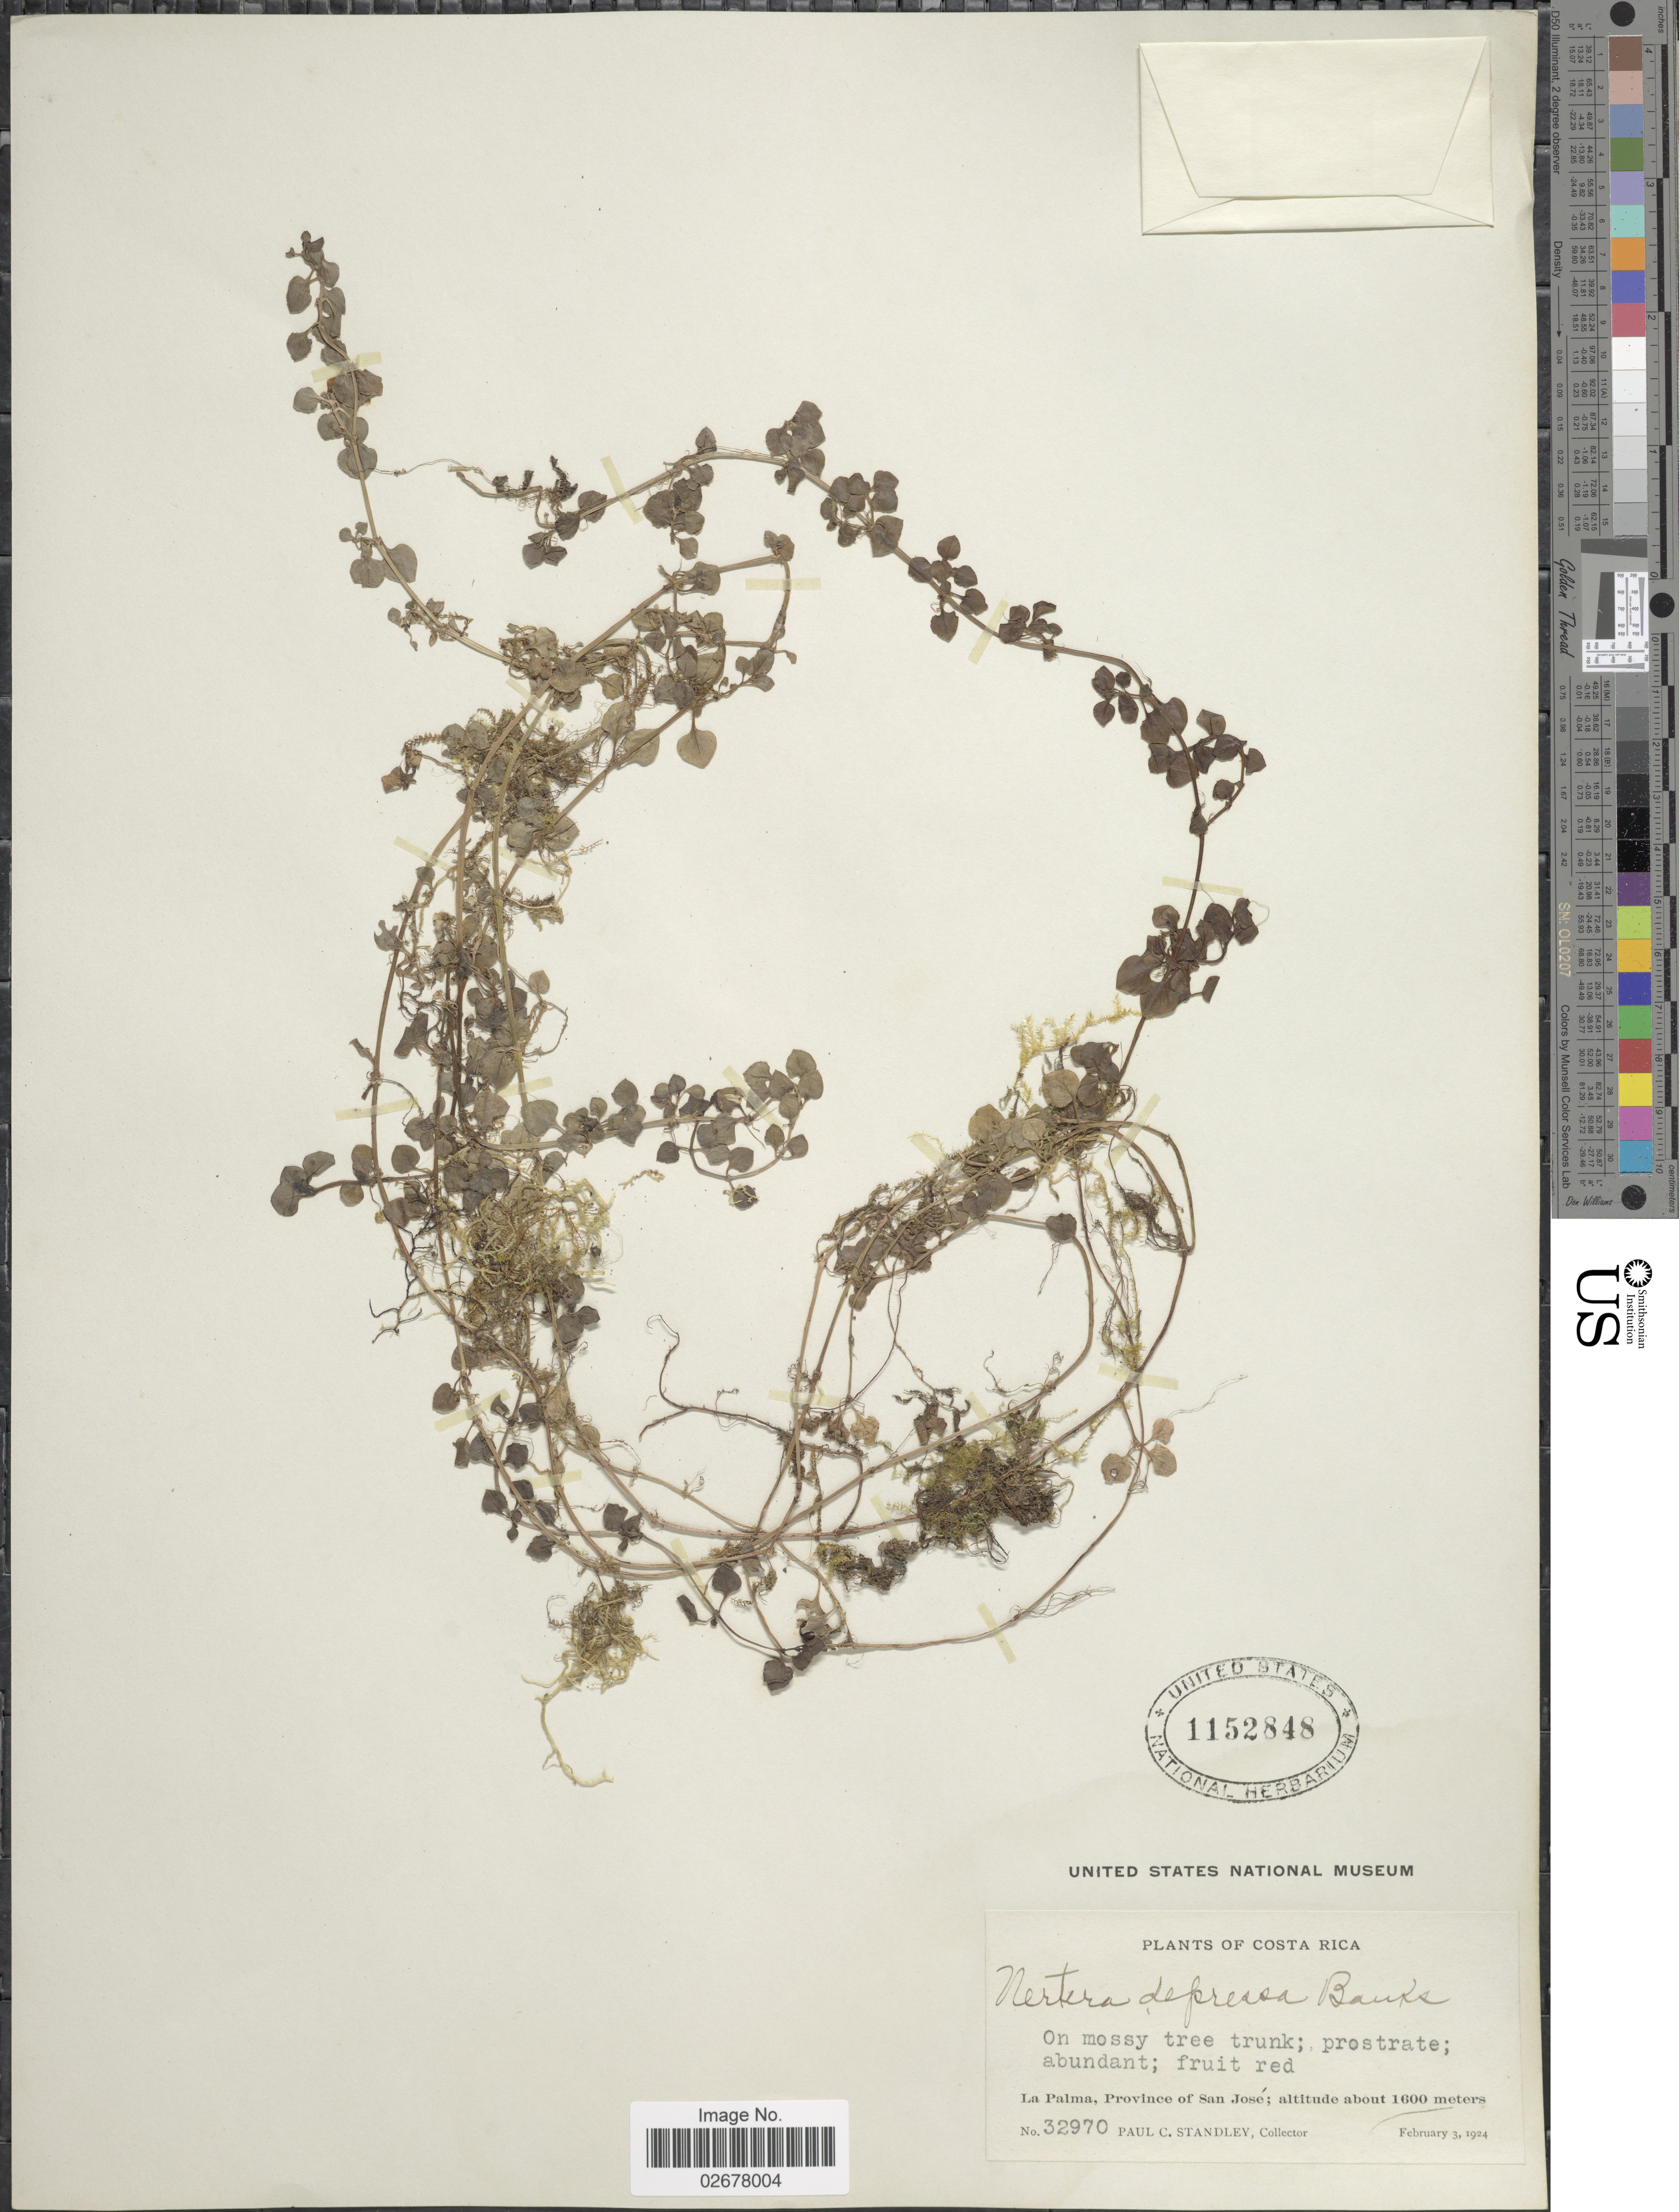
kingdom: Plantae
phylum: Tracheophyta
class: Magnoliopsida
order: Gentianales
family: Rubiaceae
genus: Nertera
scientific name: Nertera depressa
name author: Banks & Sol. ex Gaertn.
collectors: P. C. Standley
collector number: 32970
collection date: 1924-02-03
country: Costa Rica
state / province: San José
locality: On mossy tree trunk; La Palma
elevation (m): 1600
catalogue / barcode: US 1152848